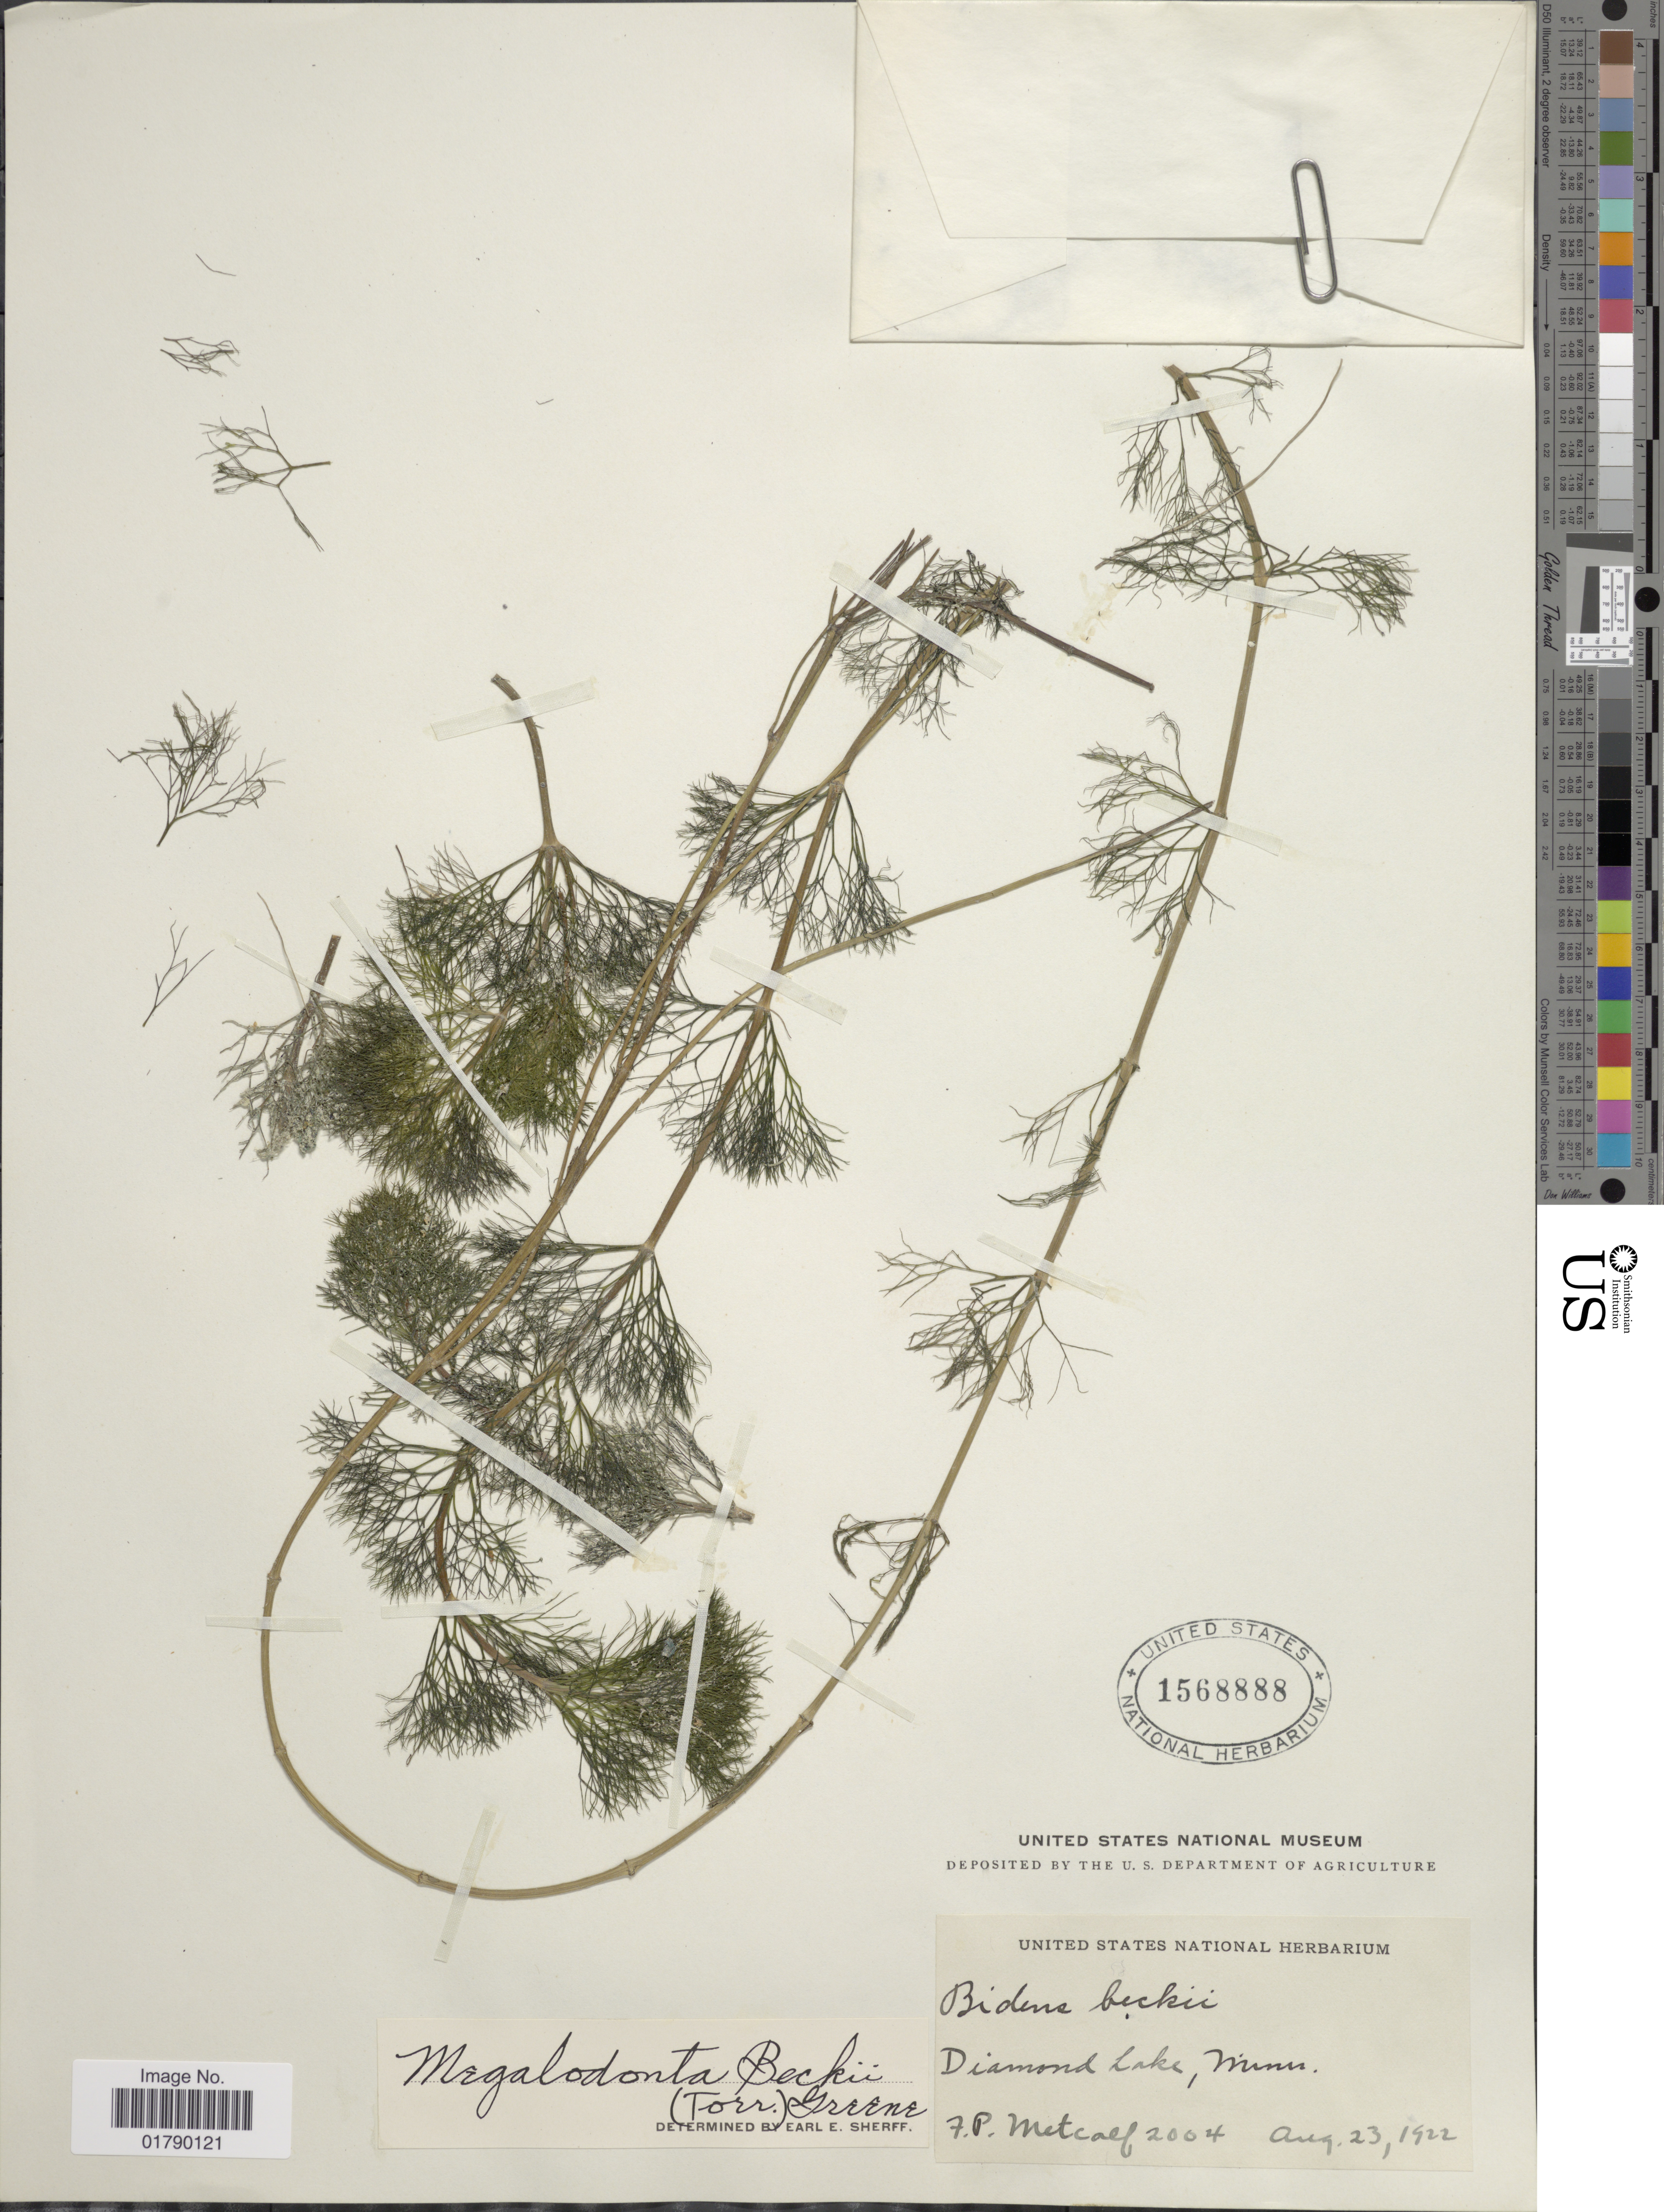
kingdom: Plantae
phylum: Tracheophyta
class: Magnoliopsida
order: Asterales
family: Asteraceae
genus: Megalodonta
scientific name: Megalodonta sp.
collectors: F. Metcalf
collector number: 2004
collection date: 1922-08-23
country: United States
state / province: Minnesota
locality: Diamond Lake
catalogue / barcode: US 1568888